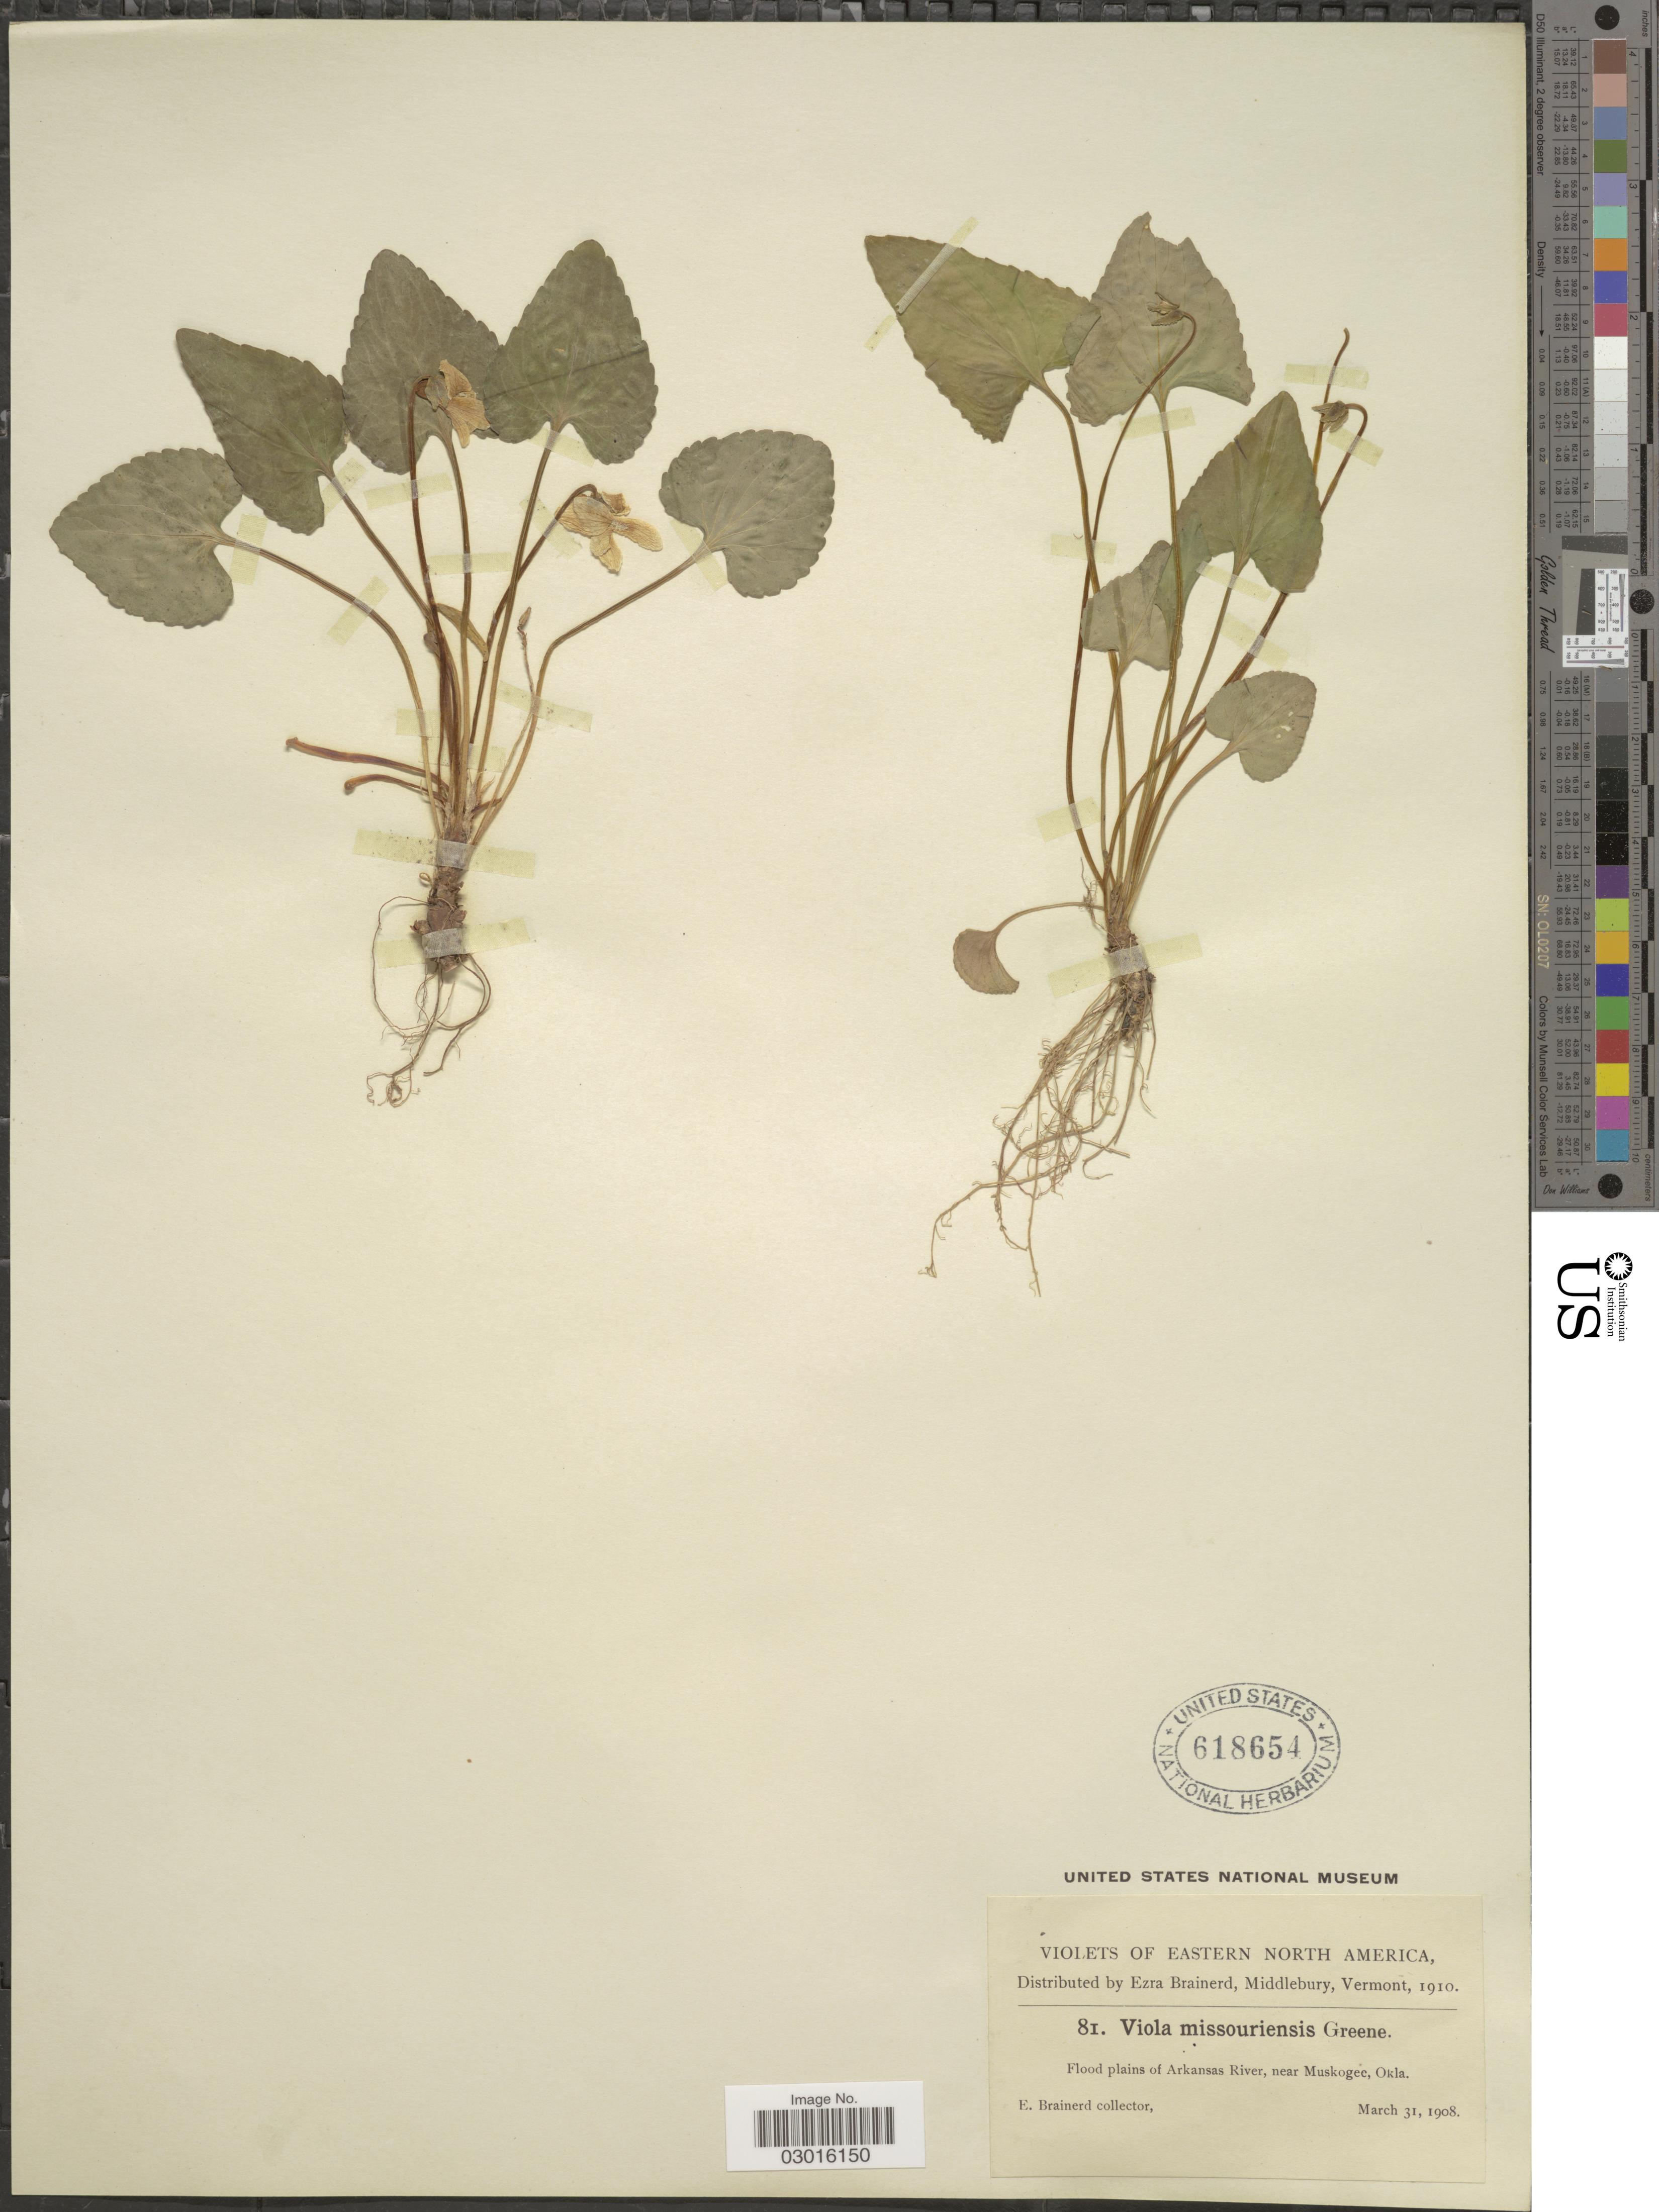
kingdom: Plantae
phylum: Tracheophyta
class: Magnoliopsida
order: Malpighiales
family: Violaceae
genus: Viola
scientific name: Viola missouriensis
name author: Greene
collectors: E. Brainerd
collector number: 81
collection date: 1908-03-31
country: United States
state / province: Oklahoma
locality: Eastern North America, Flood plains of Arkansas River, near Muskogee.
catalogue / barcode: US 618654